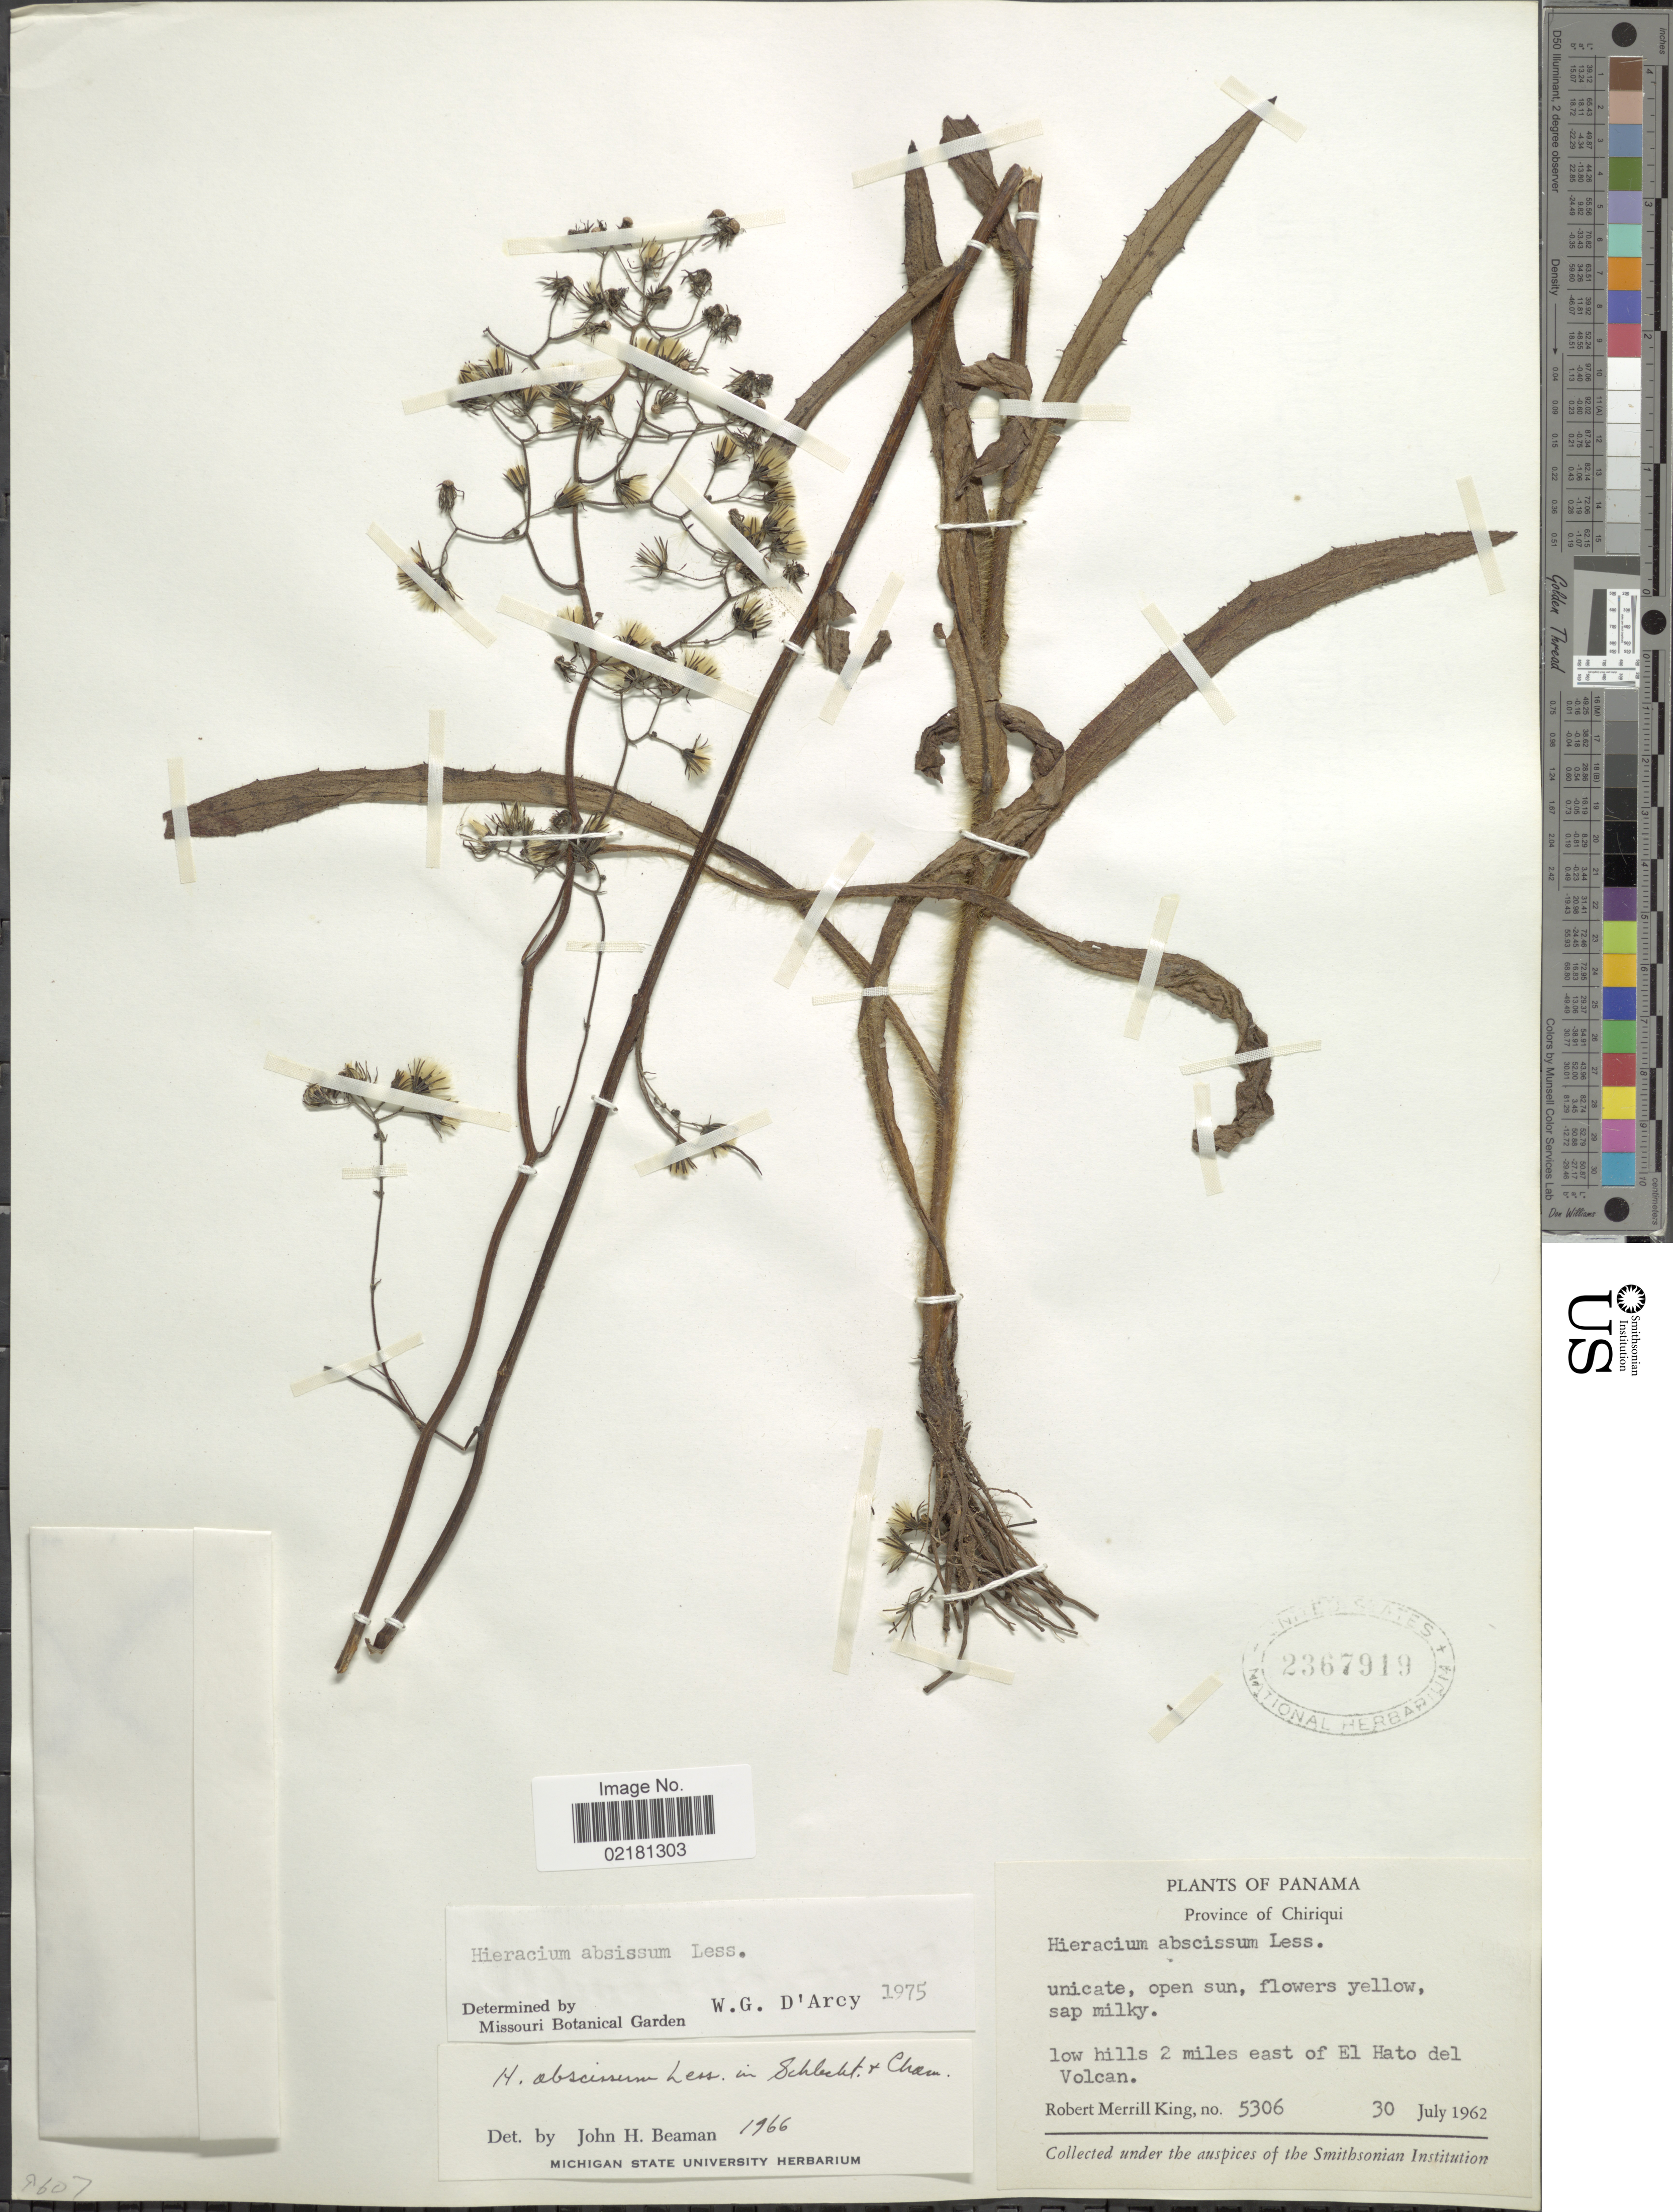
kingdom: Plantae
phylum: Tracheophyta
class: Magnoliopsida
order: Asterales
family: Asteraceae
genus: Hieracium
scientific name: Hieracium abscissum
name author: Less.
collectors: R. M. King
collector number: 5306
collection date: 1962-07-30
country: Panama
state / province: Chiriqui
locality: Low hills 2 miles east of El Hato del Volcan.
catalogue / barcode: US 2367919